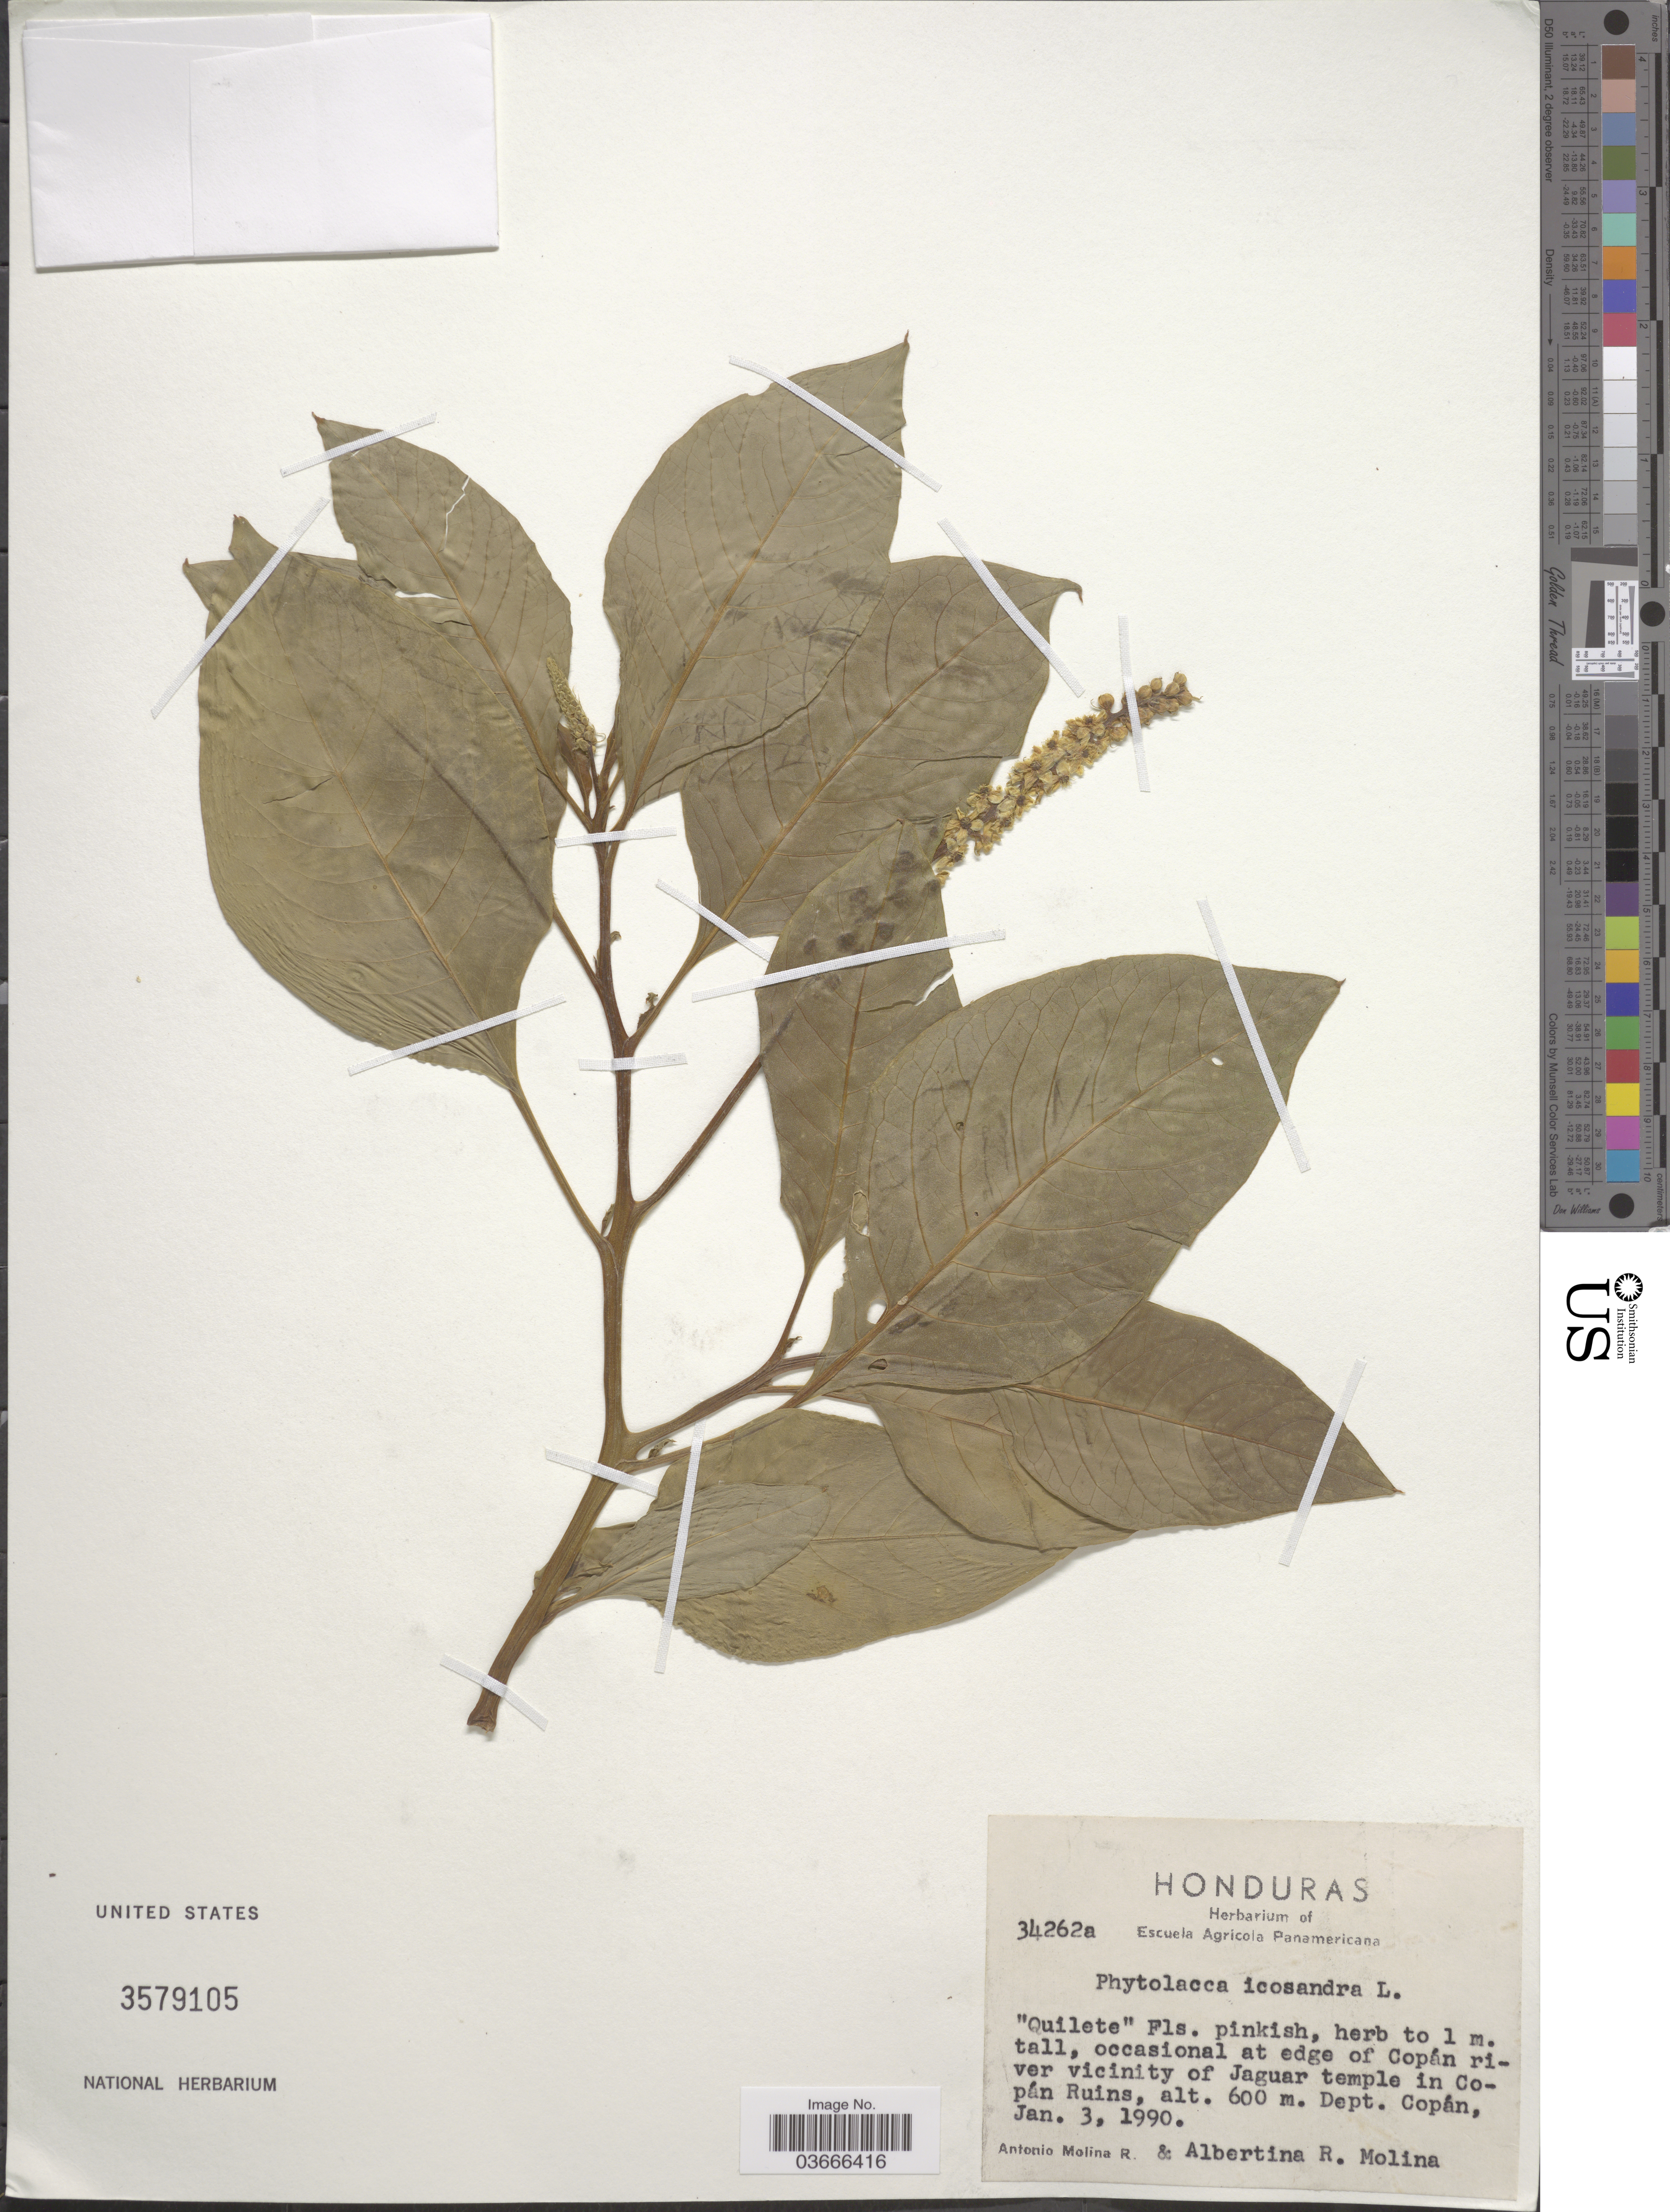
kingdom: Plantae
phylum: Tracheophyta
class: Magnoliopsida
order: Caryophyllales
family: Phytolaccaceae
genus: Phytolacca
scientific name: Phytolacca icosandra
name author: L.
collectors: A. Molina R. & A. R. Molina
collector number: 34262a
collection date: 1990-01-03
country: Honduras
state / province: Copán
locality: Occasional at edge of Copán river vicinity of Jaguar temple in Copán Ruins. Dept. Copán.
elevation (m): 600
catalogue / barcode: US 3579105